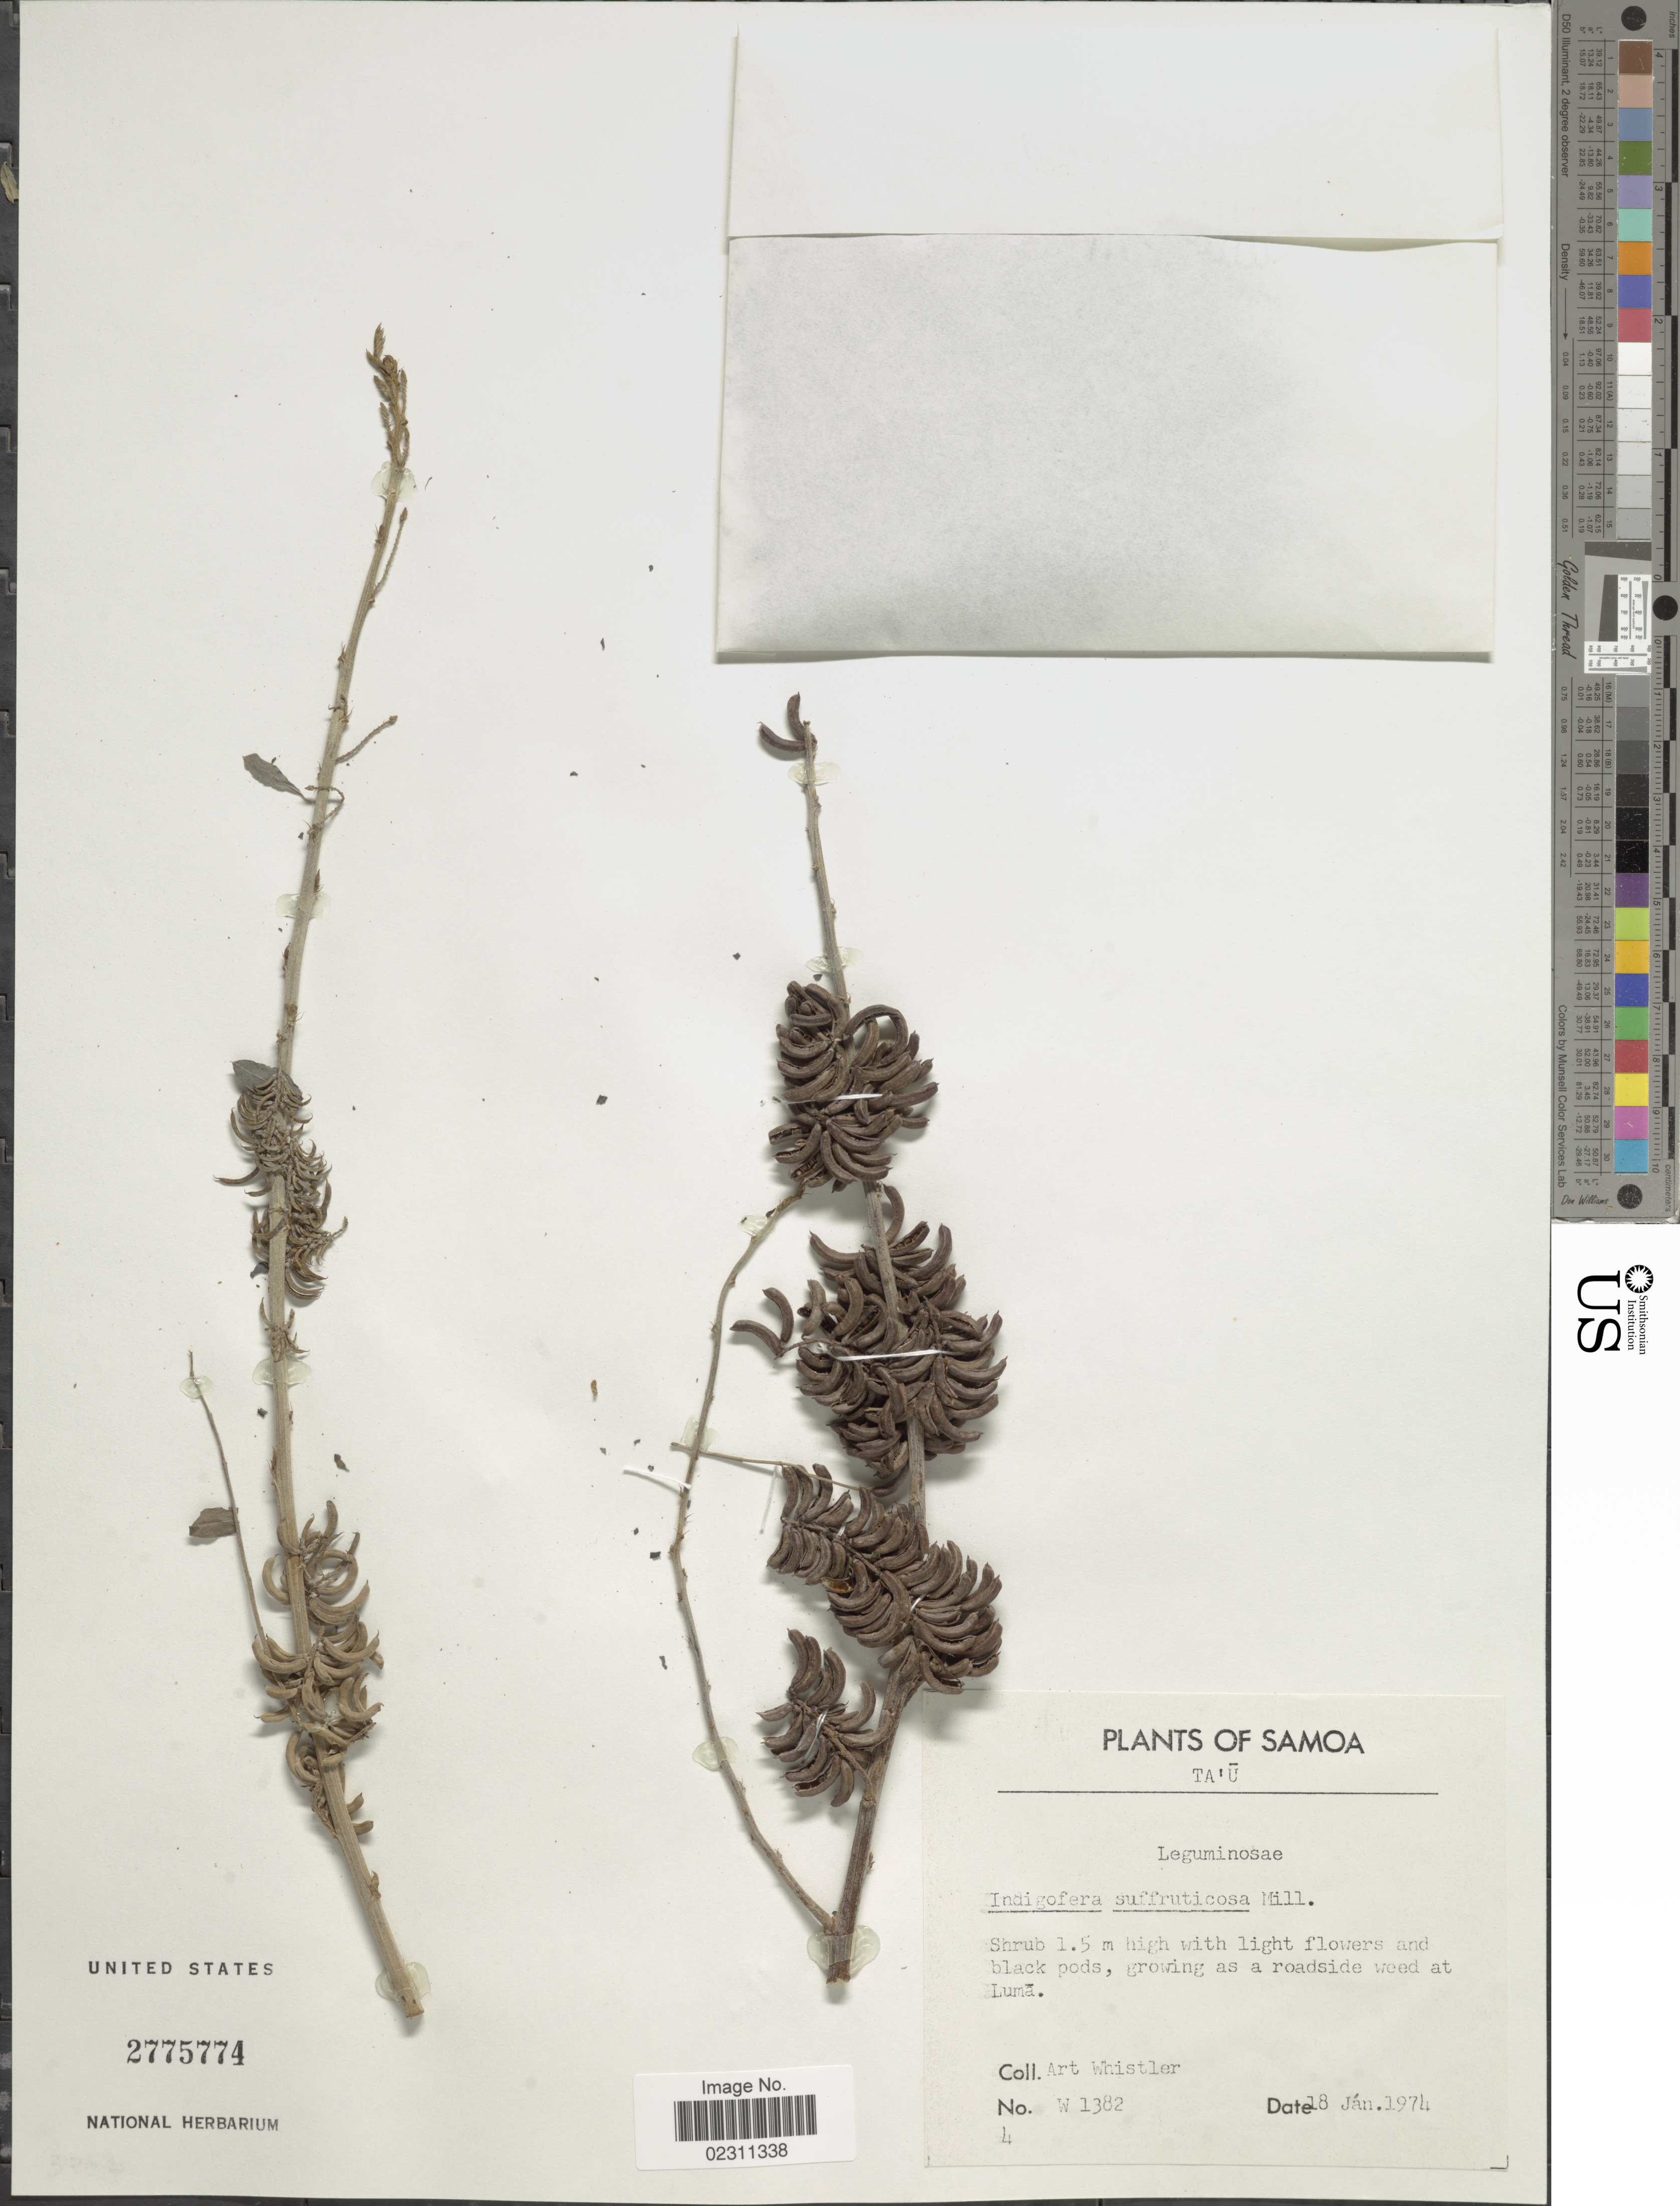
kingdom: Plantae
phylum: Tracheophyta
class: Magnoliopsida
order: Fabales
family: Fabaceae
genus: Indigofera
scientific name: Indigofera suffruticosa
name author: Mill.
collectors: A. Whistler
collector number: W1382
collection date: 1974-01-18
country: American Samoa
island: Ta'u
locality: Ta'u. Growing as a roadside weed at Lumâ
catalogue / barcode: US 2775774